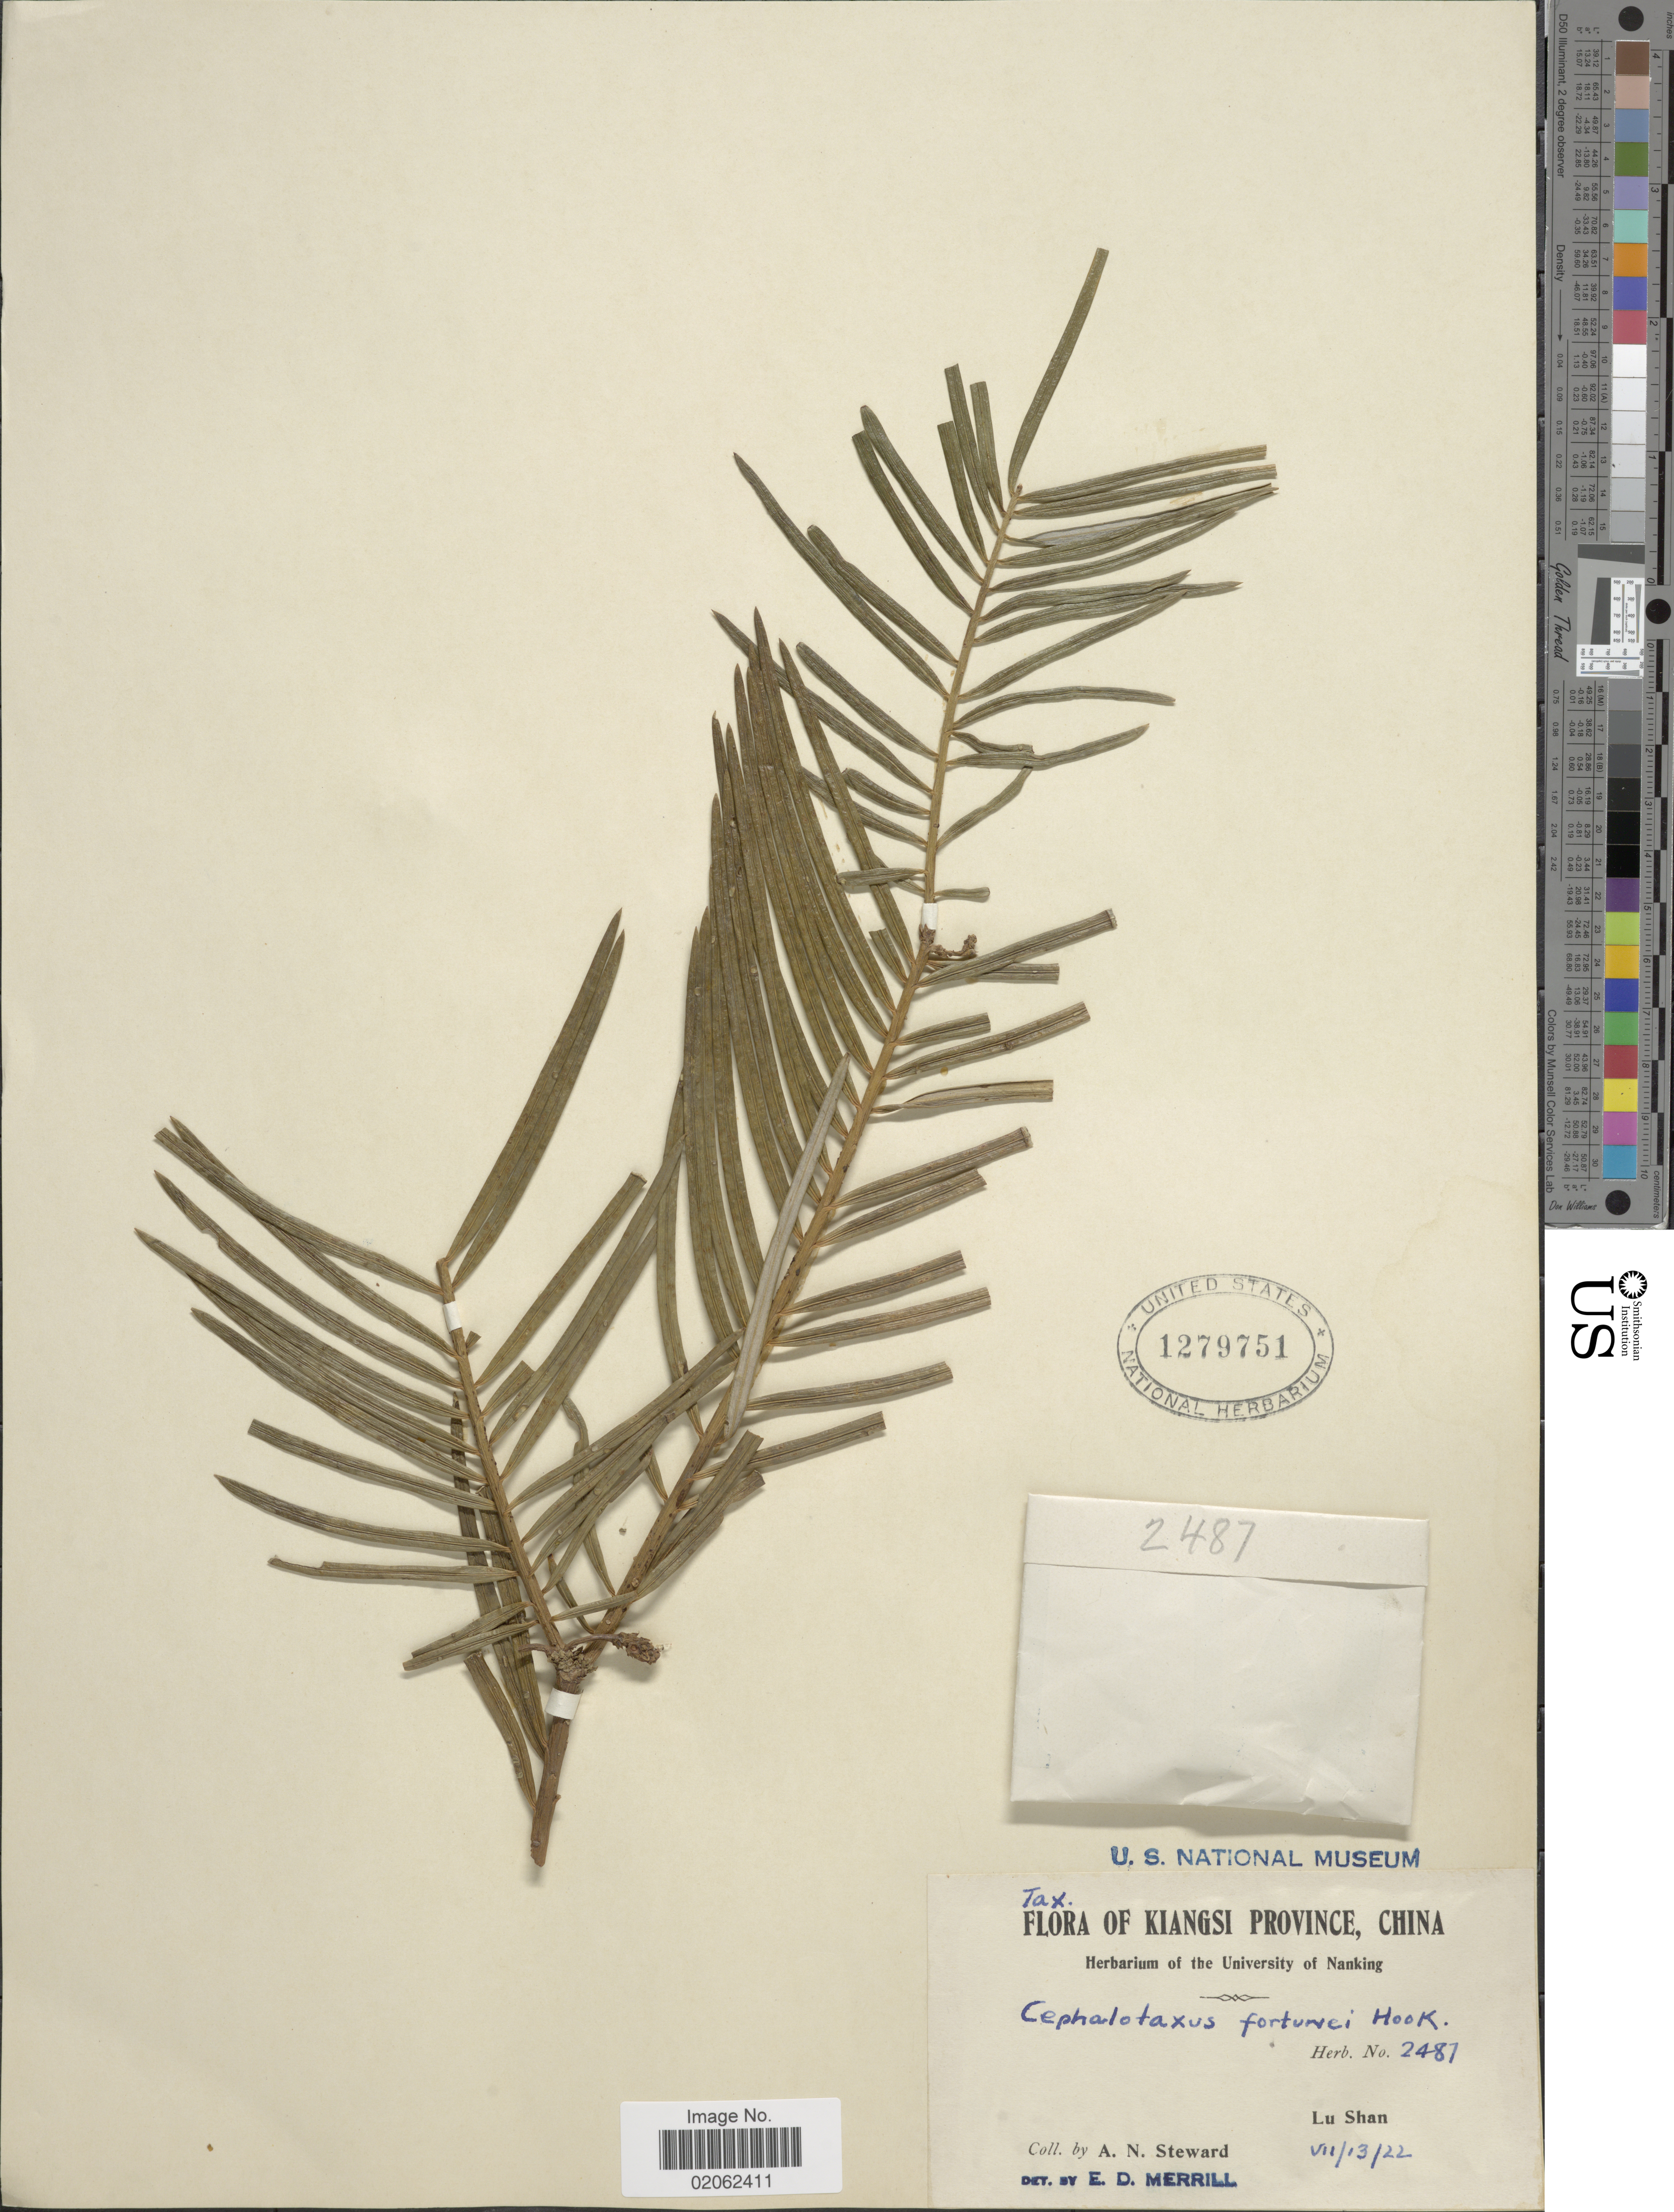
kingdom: Plantae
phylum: Tracheophyta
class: Pinopsida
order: Pinales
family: Cephalotaxaceae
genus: Cephalotaxus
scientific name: Cephalotaxus fortunei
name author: Hook.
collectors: A. N. Steward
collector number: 2487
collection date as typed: Transcribed d/m/y: 13/7/22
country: China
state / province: Jiangxi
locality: Kiangsi Province, Lu Shan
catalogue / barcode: US 1279751